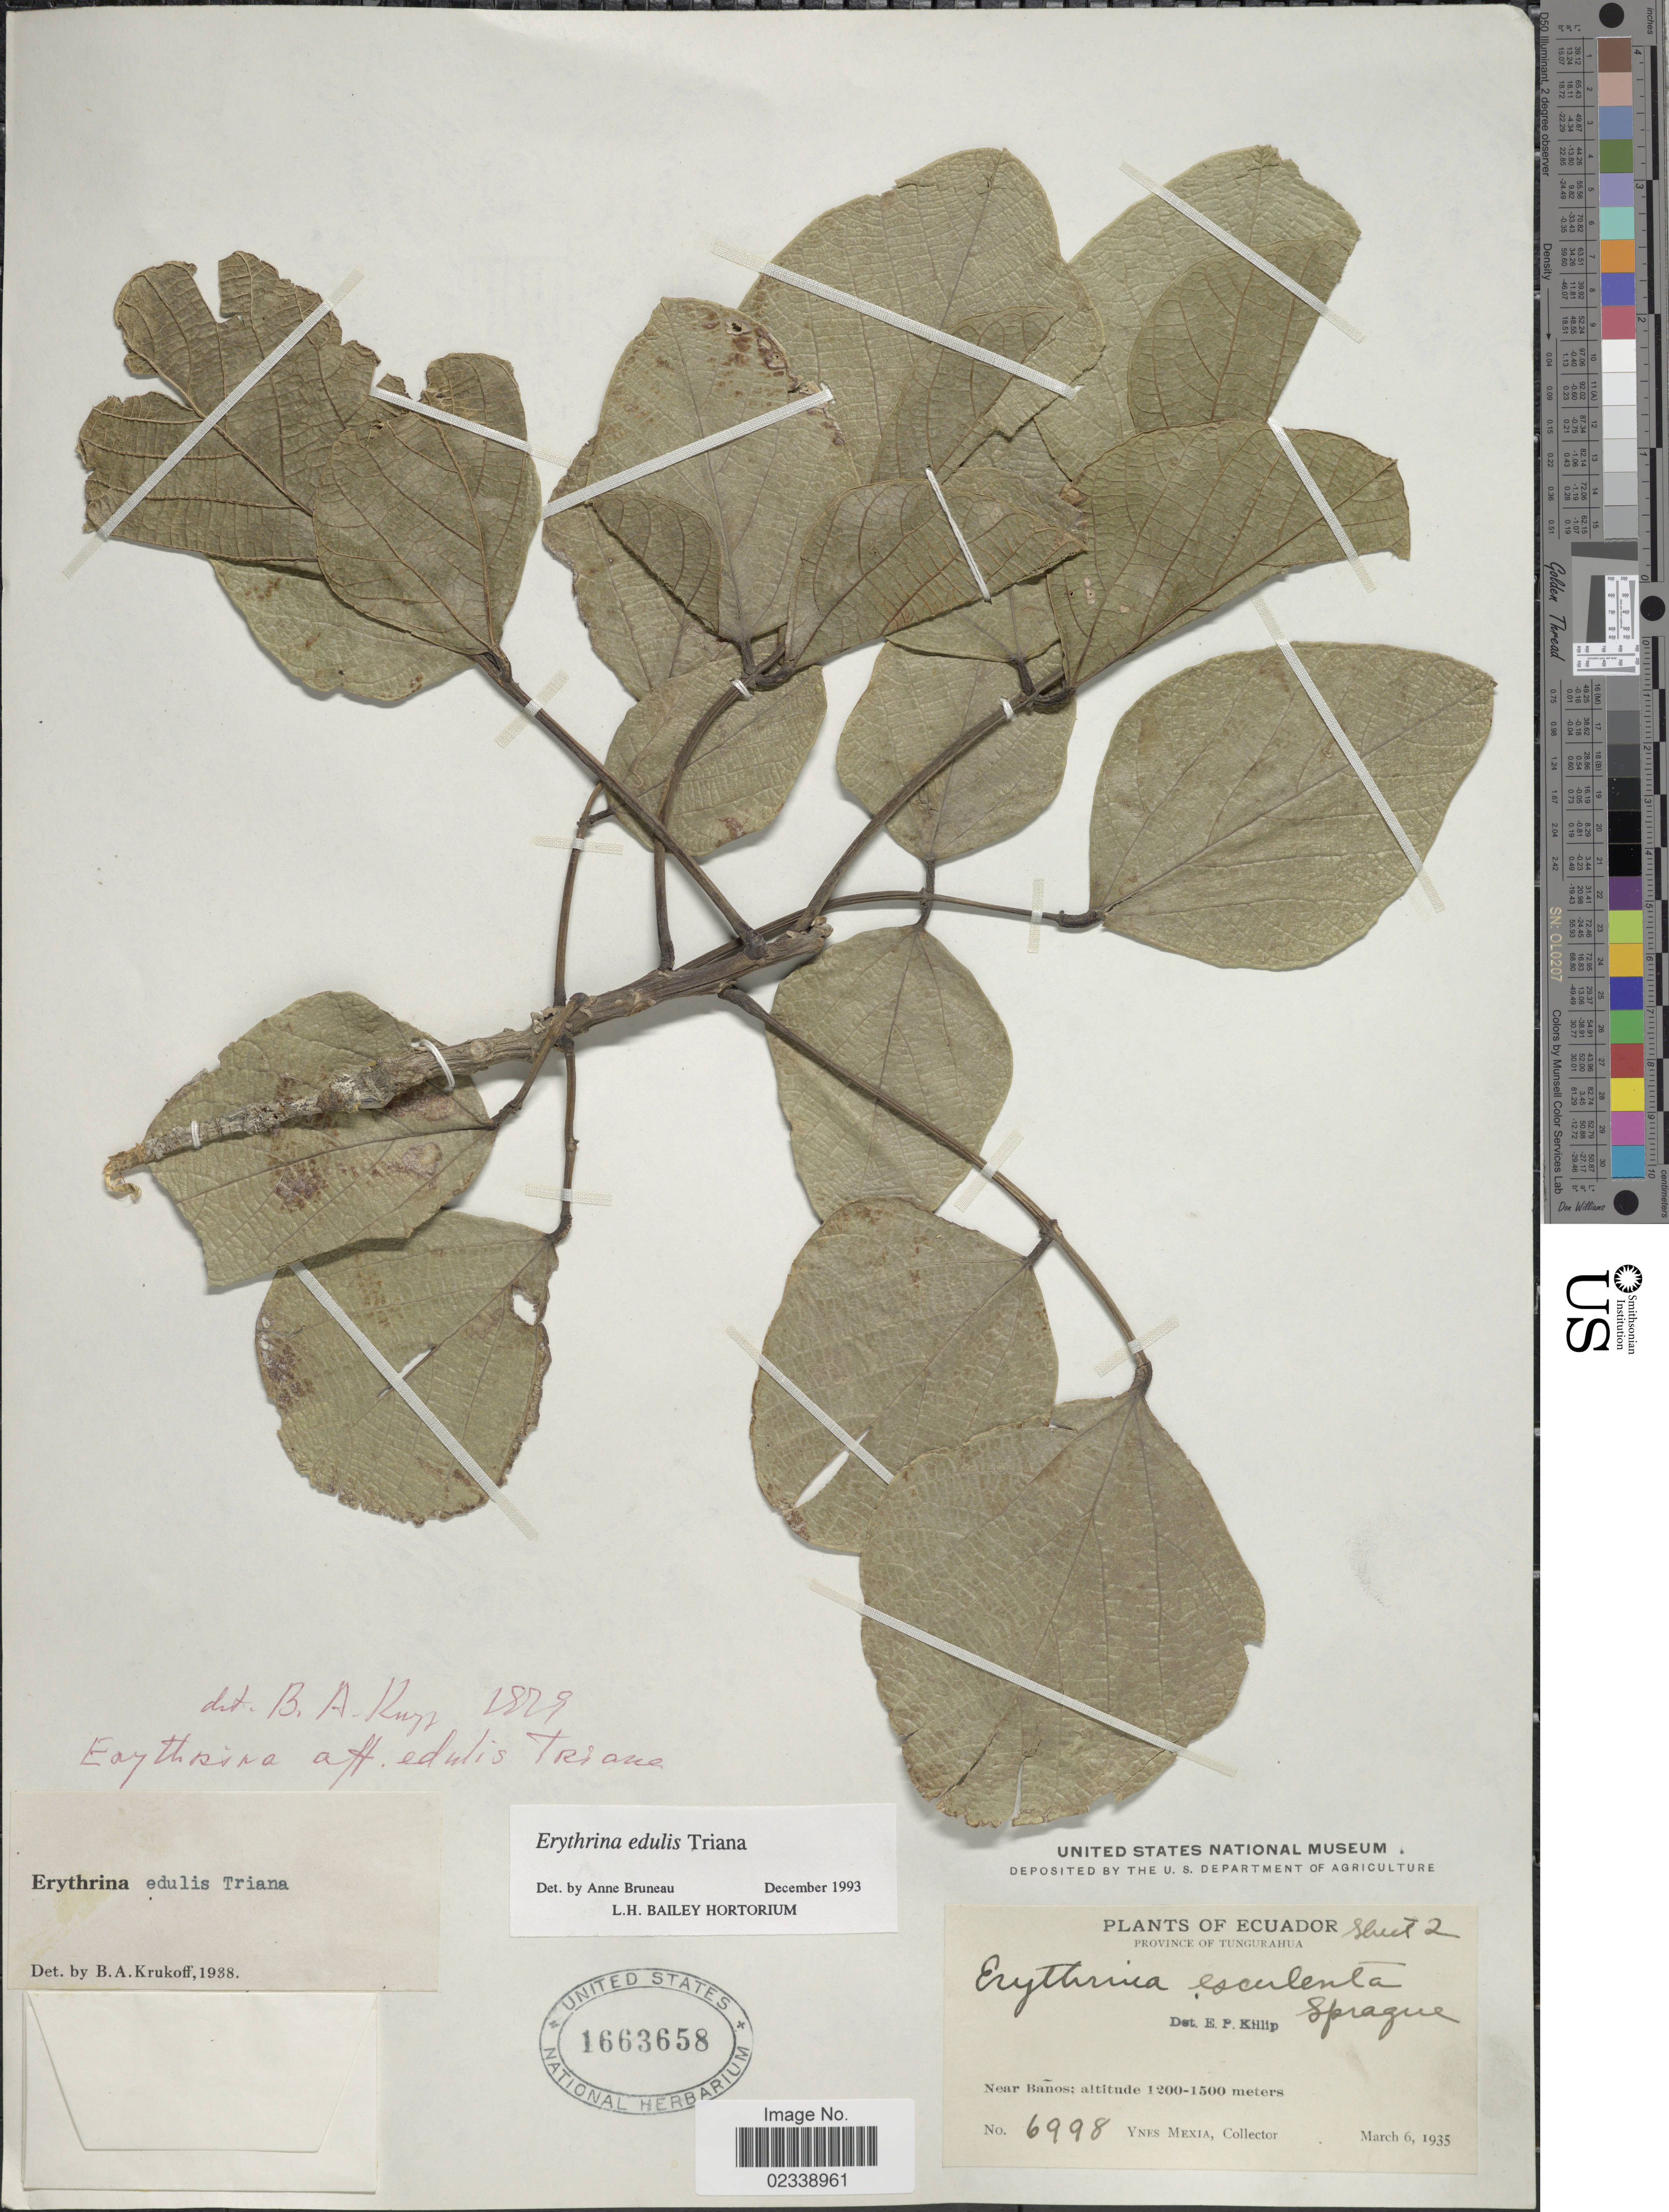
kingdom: Plantae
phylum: Tracheophyta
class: Magnoliopsida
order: Fabales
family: Fabaceae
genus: Erythrina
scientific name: Erythrina edulis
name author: Triana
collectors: Y. Mexia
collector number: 6998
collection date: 1935-03-06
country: Ecuador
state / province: Tungurahua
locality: Near Banos.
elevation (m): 1200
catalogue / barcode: US 1663658